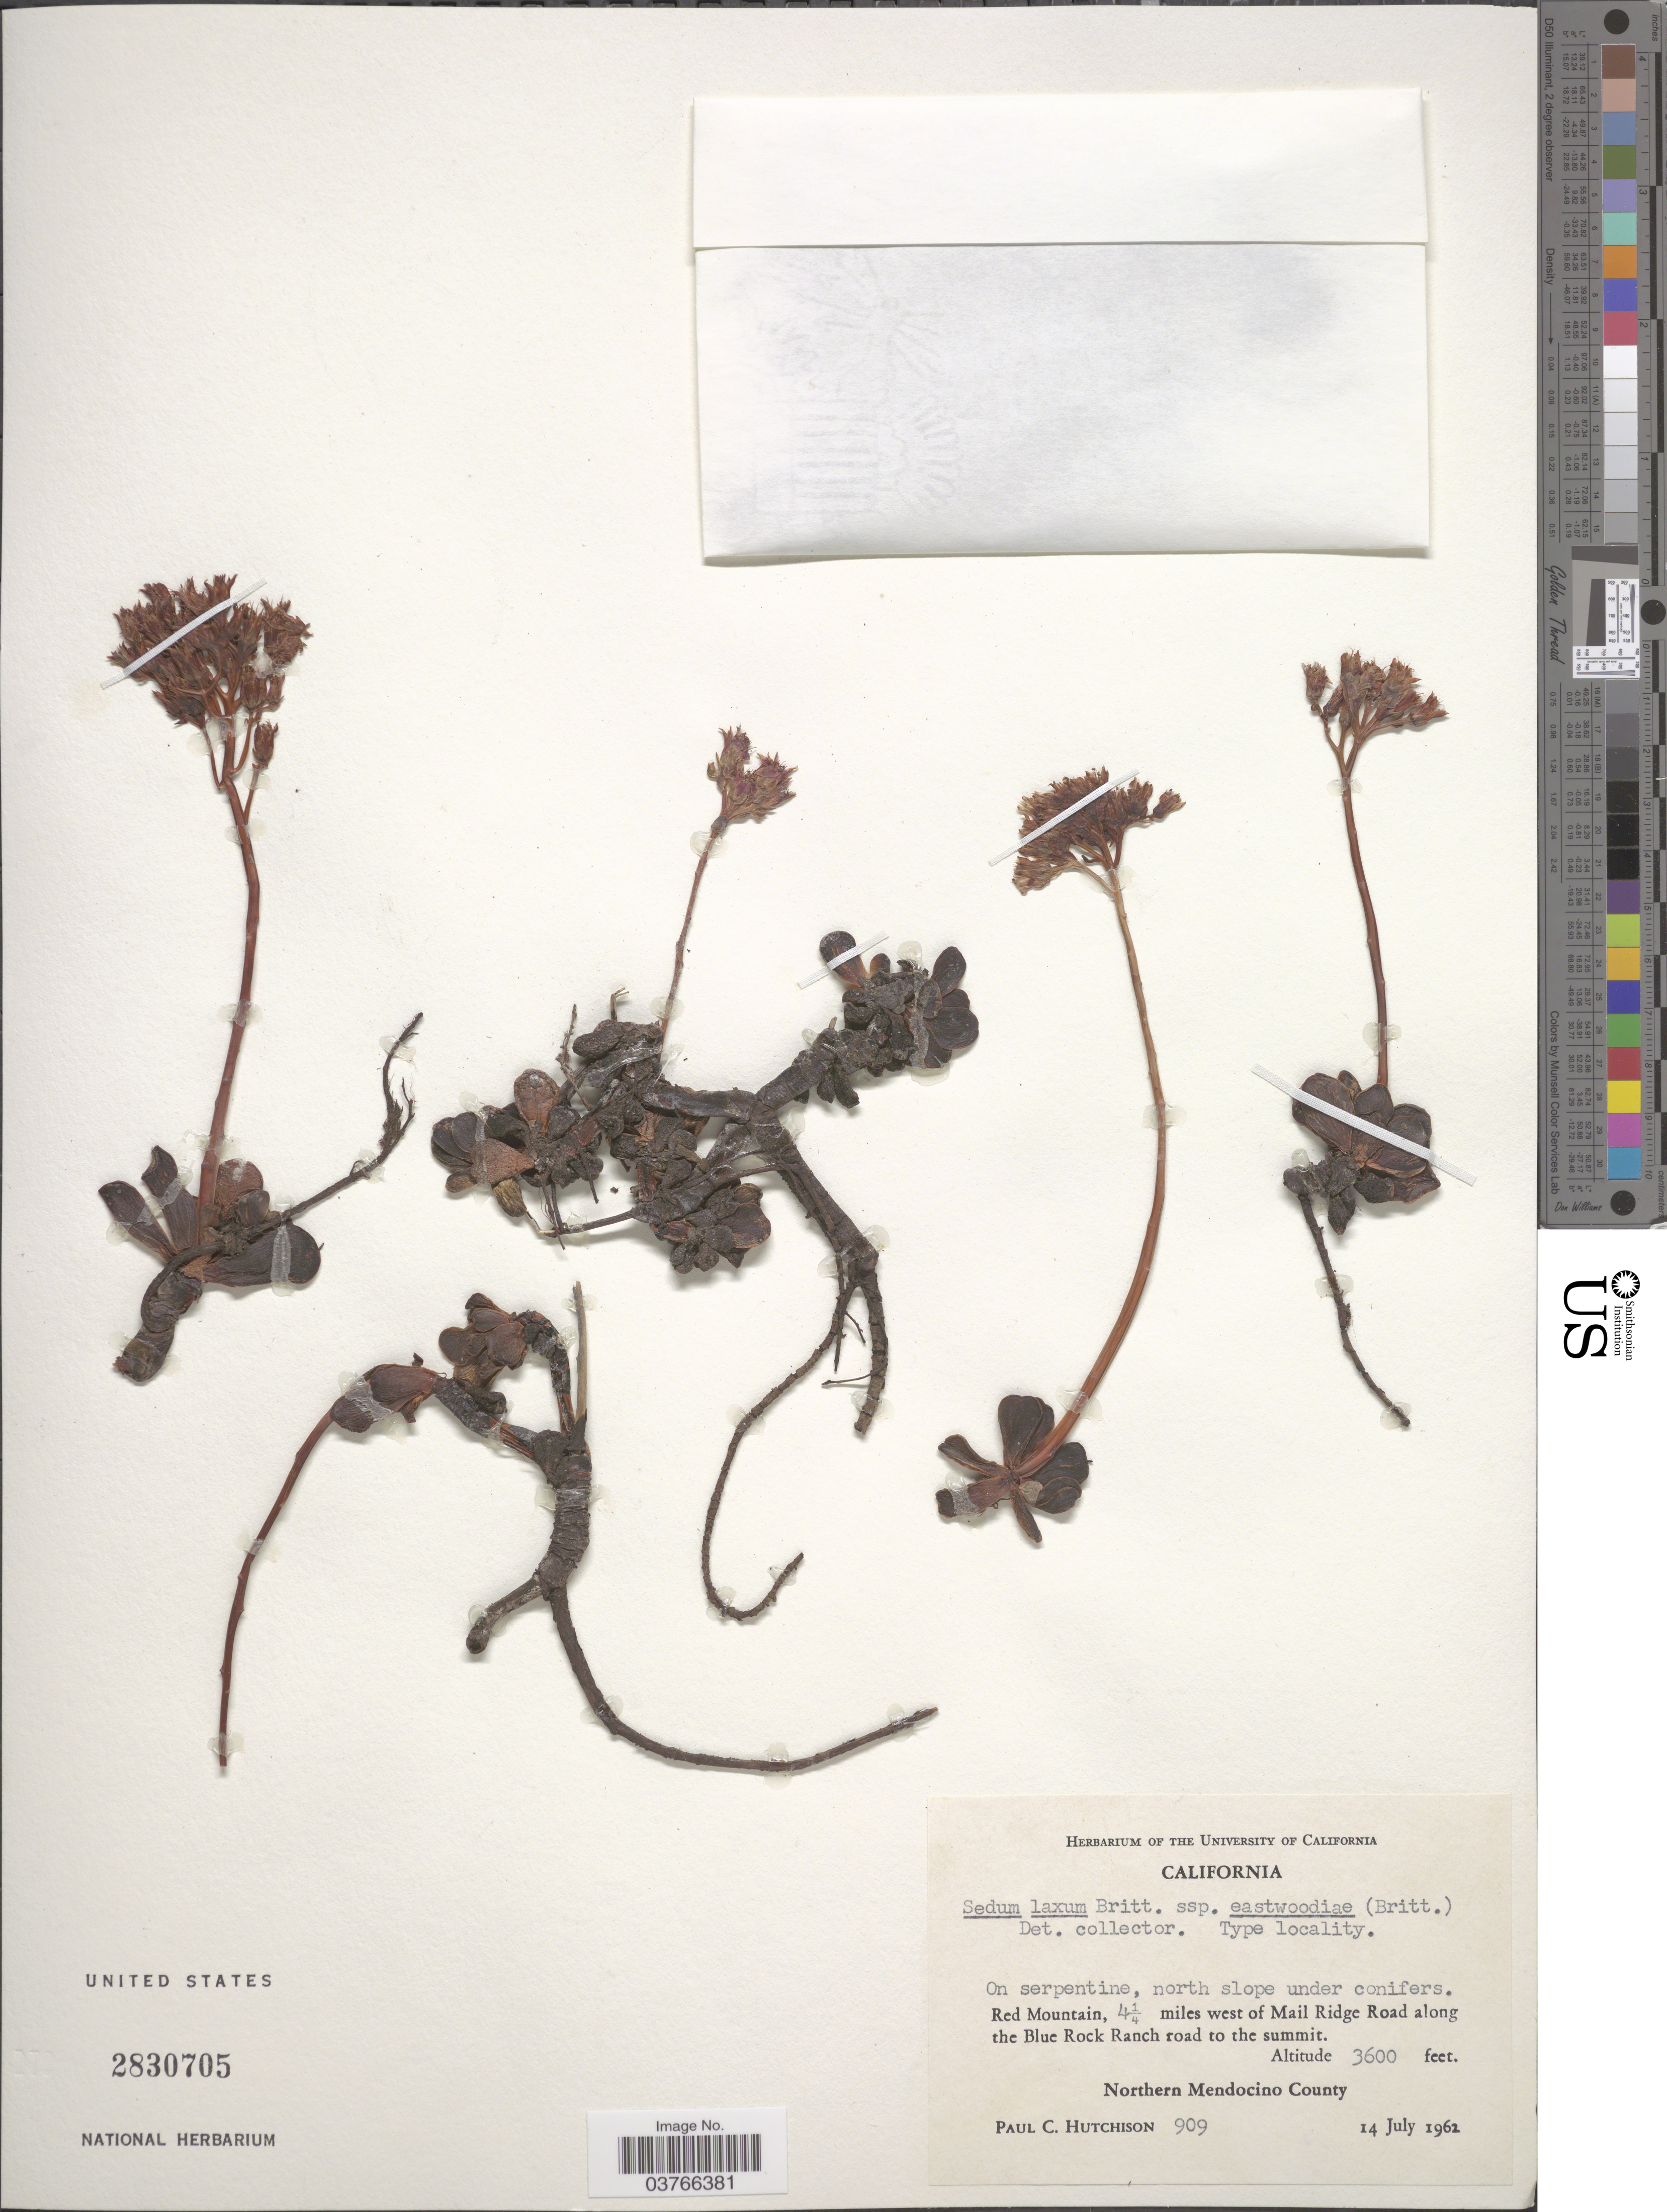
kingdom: Plantae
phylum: Tracheophyta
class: Magnoliopsida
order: Saxifragales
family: Crassulaceae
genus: Sedum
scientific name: Sedum laxum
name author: (Britton) A. Berger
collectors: P. C. Hutchison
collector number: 909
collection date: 1962-07-14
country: United States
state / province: California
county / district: Mendocino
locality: On serpentine, north slope under conifers. Red Mountain, 4¼ miles west of Mail Ridge Road along the Blue Rock Ranch road to the summit. Northern Mendocino County.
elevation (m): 1097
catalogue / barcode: US 2830705